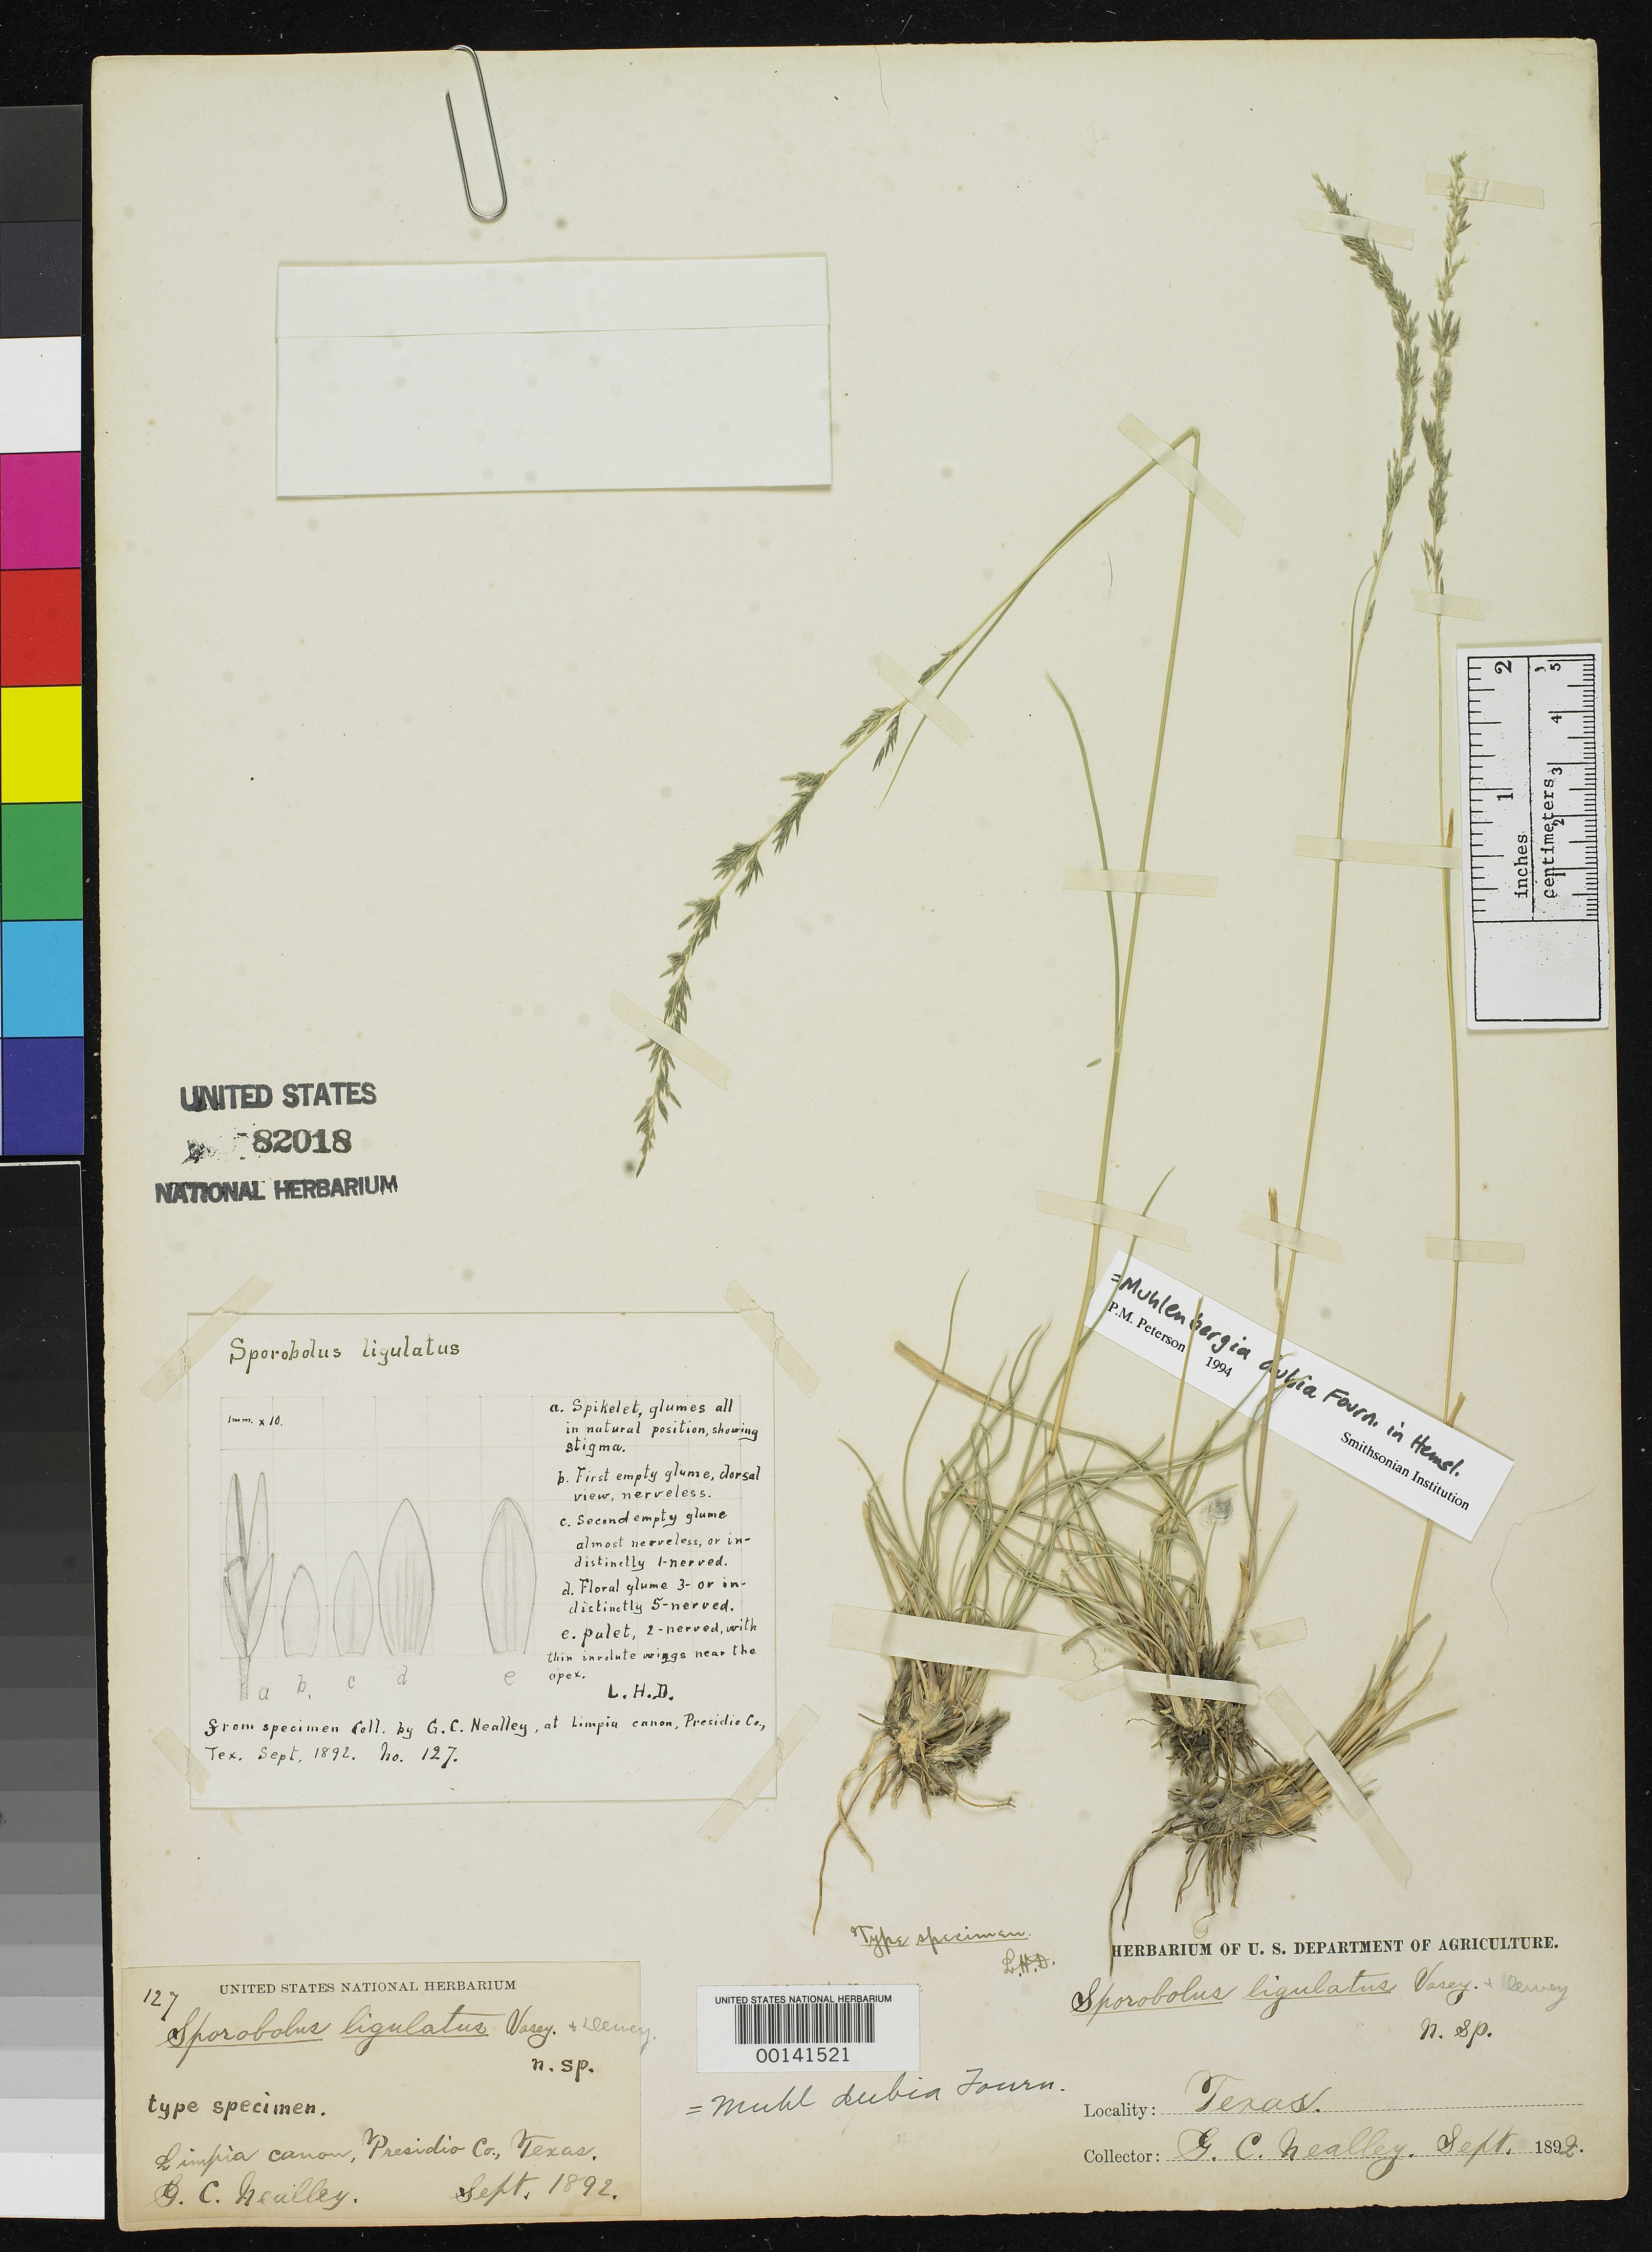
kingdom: Plantae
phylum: Tracheophyta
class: Liliopsida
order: Poales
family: Poaceae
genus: Sporobolus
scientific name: Sporobolus ligulatus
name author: Vasey & L.H. Dewey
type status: Holotype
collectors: G. C. Nealley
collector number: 127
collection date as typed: Sep 1892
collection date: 1892-09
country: United States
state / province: Texas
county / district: Presidio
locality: Limpia Canon.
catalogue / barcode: US 82018